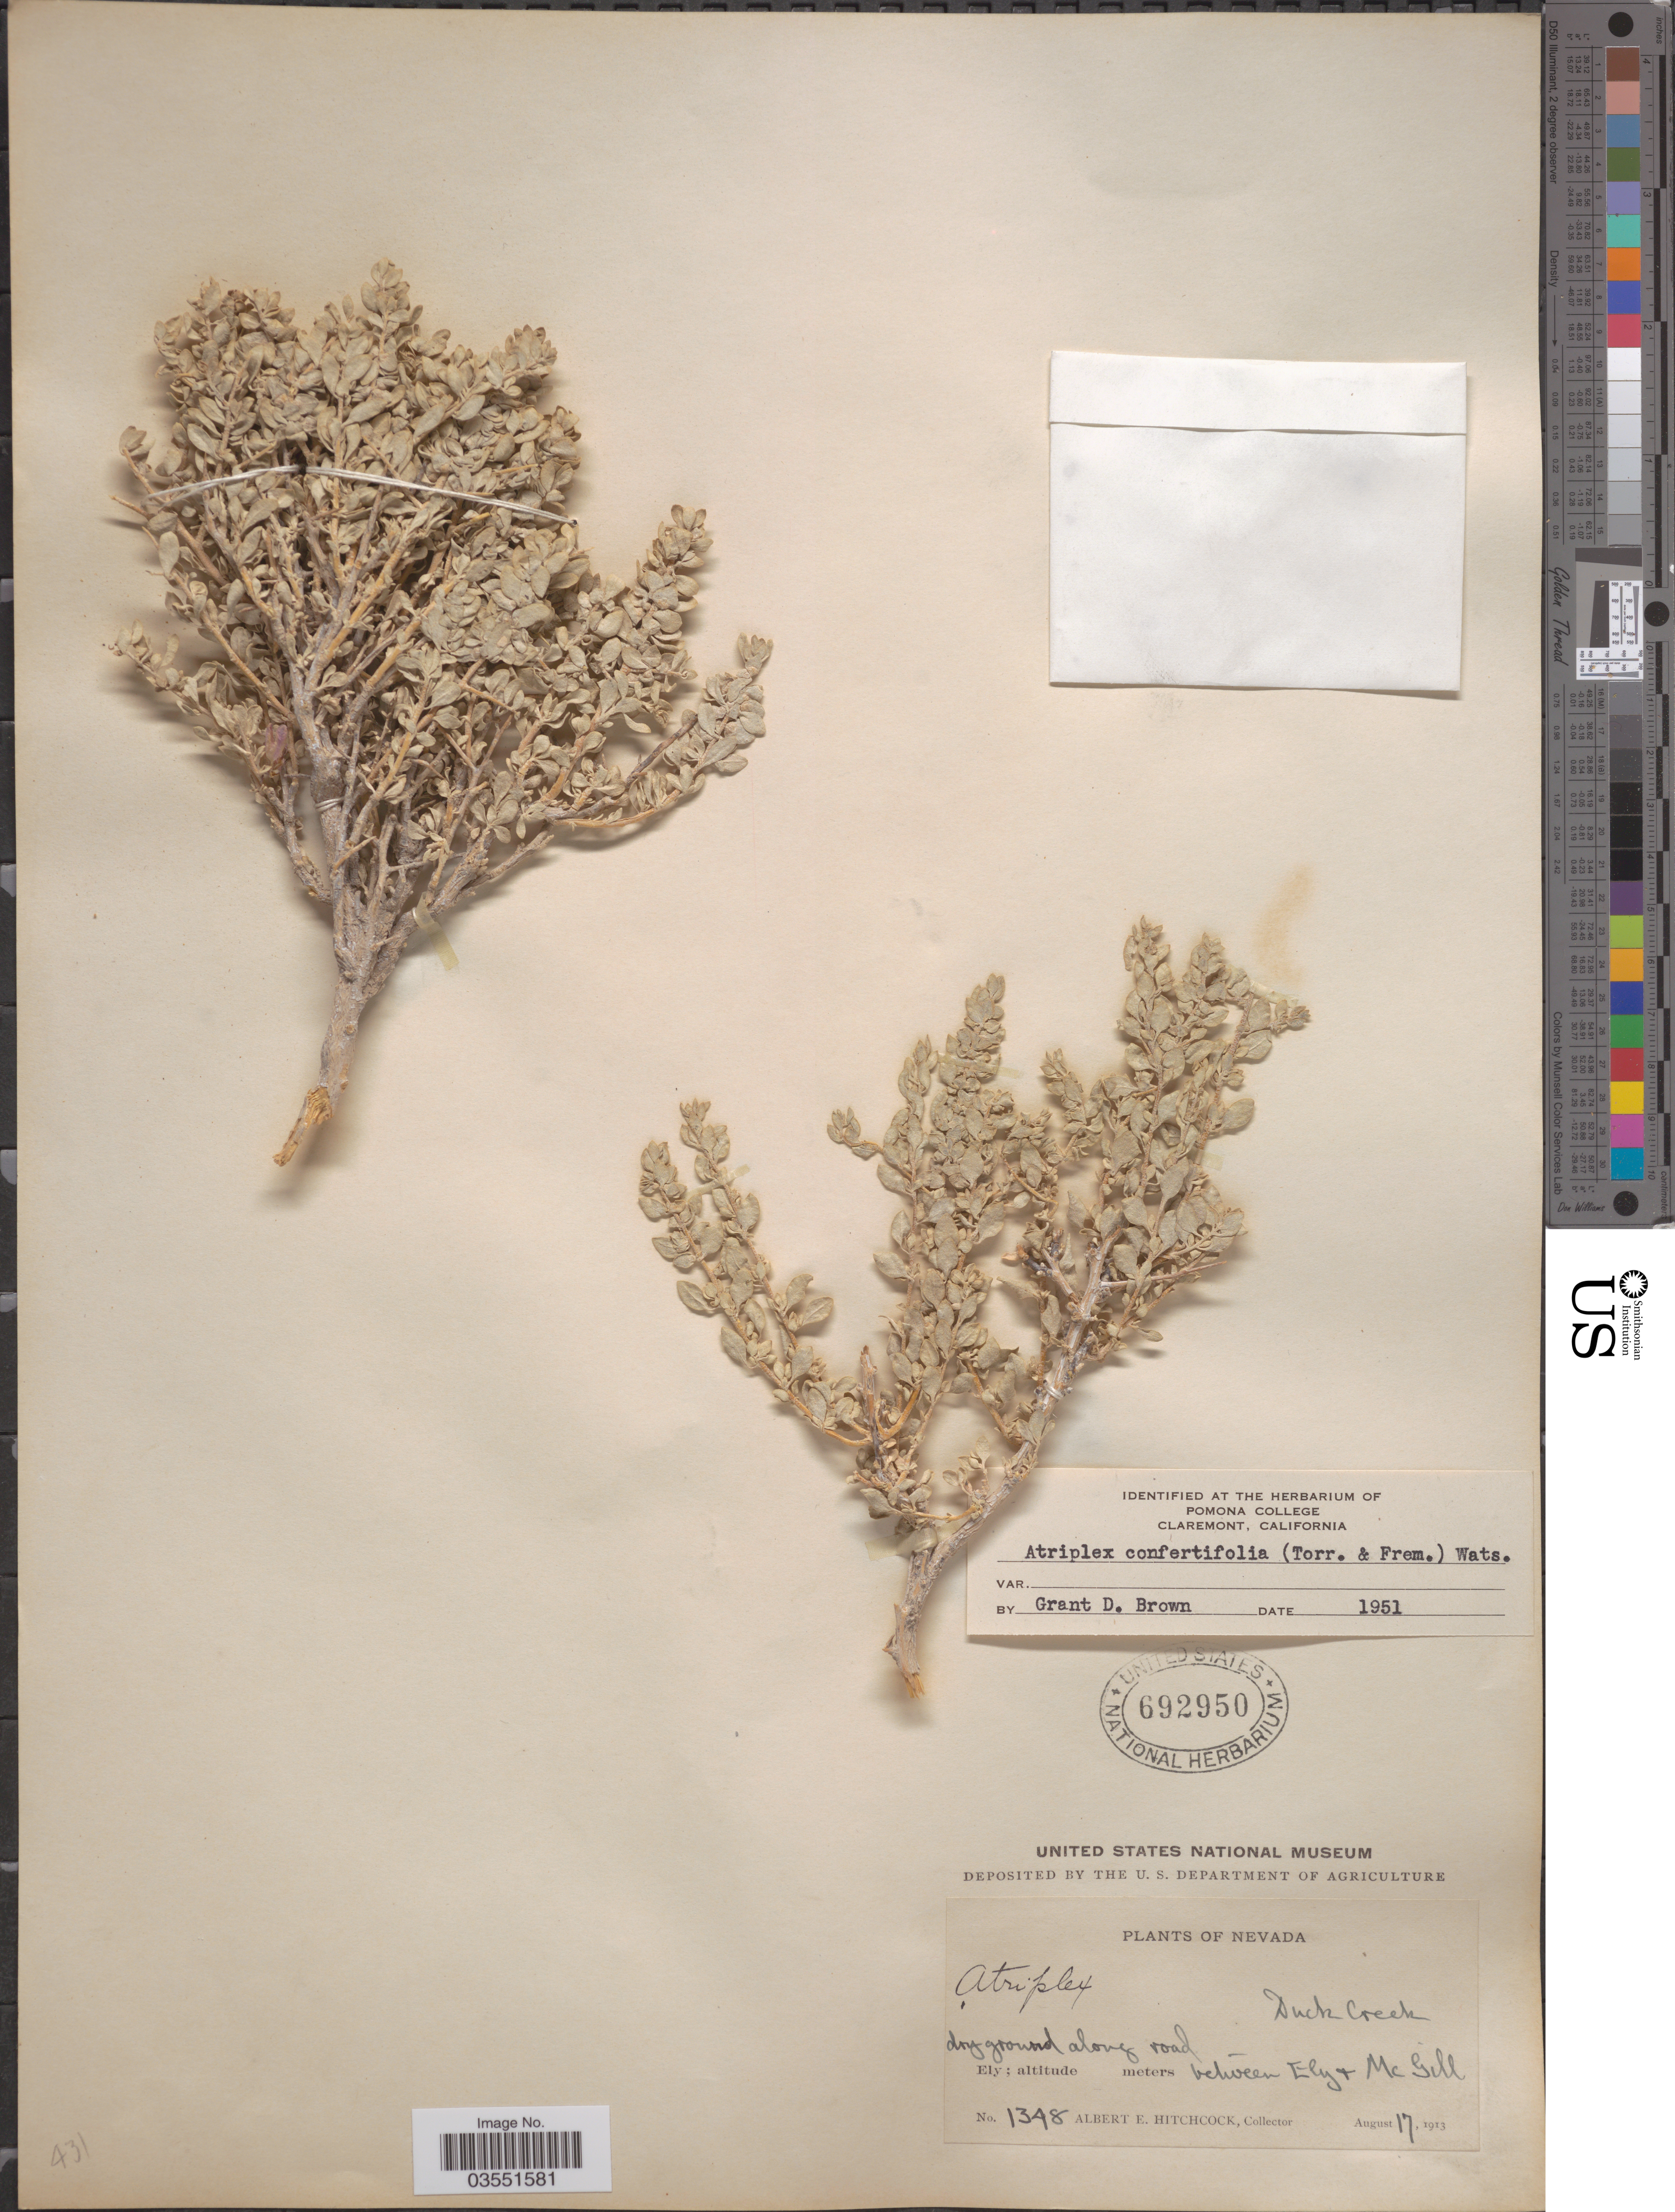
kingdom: Plantae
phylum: Tracheophyta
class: Magnoliopsida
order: Caryophyllales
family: Amaranthaceae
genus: Atriplex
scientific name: Atriplex confertifolia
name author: (Torr. & Frém.) S. Watson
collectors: A. Hitchcock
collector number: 1348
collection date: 1913-08-17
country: United States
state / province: Nevada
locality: Duck Creek, dry ground along road. Ely, between Ely & McGill.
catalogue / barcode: US 692950